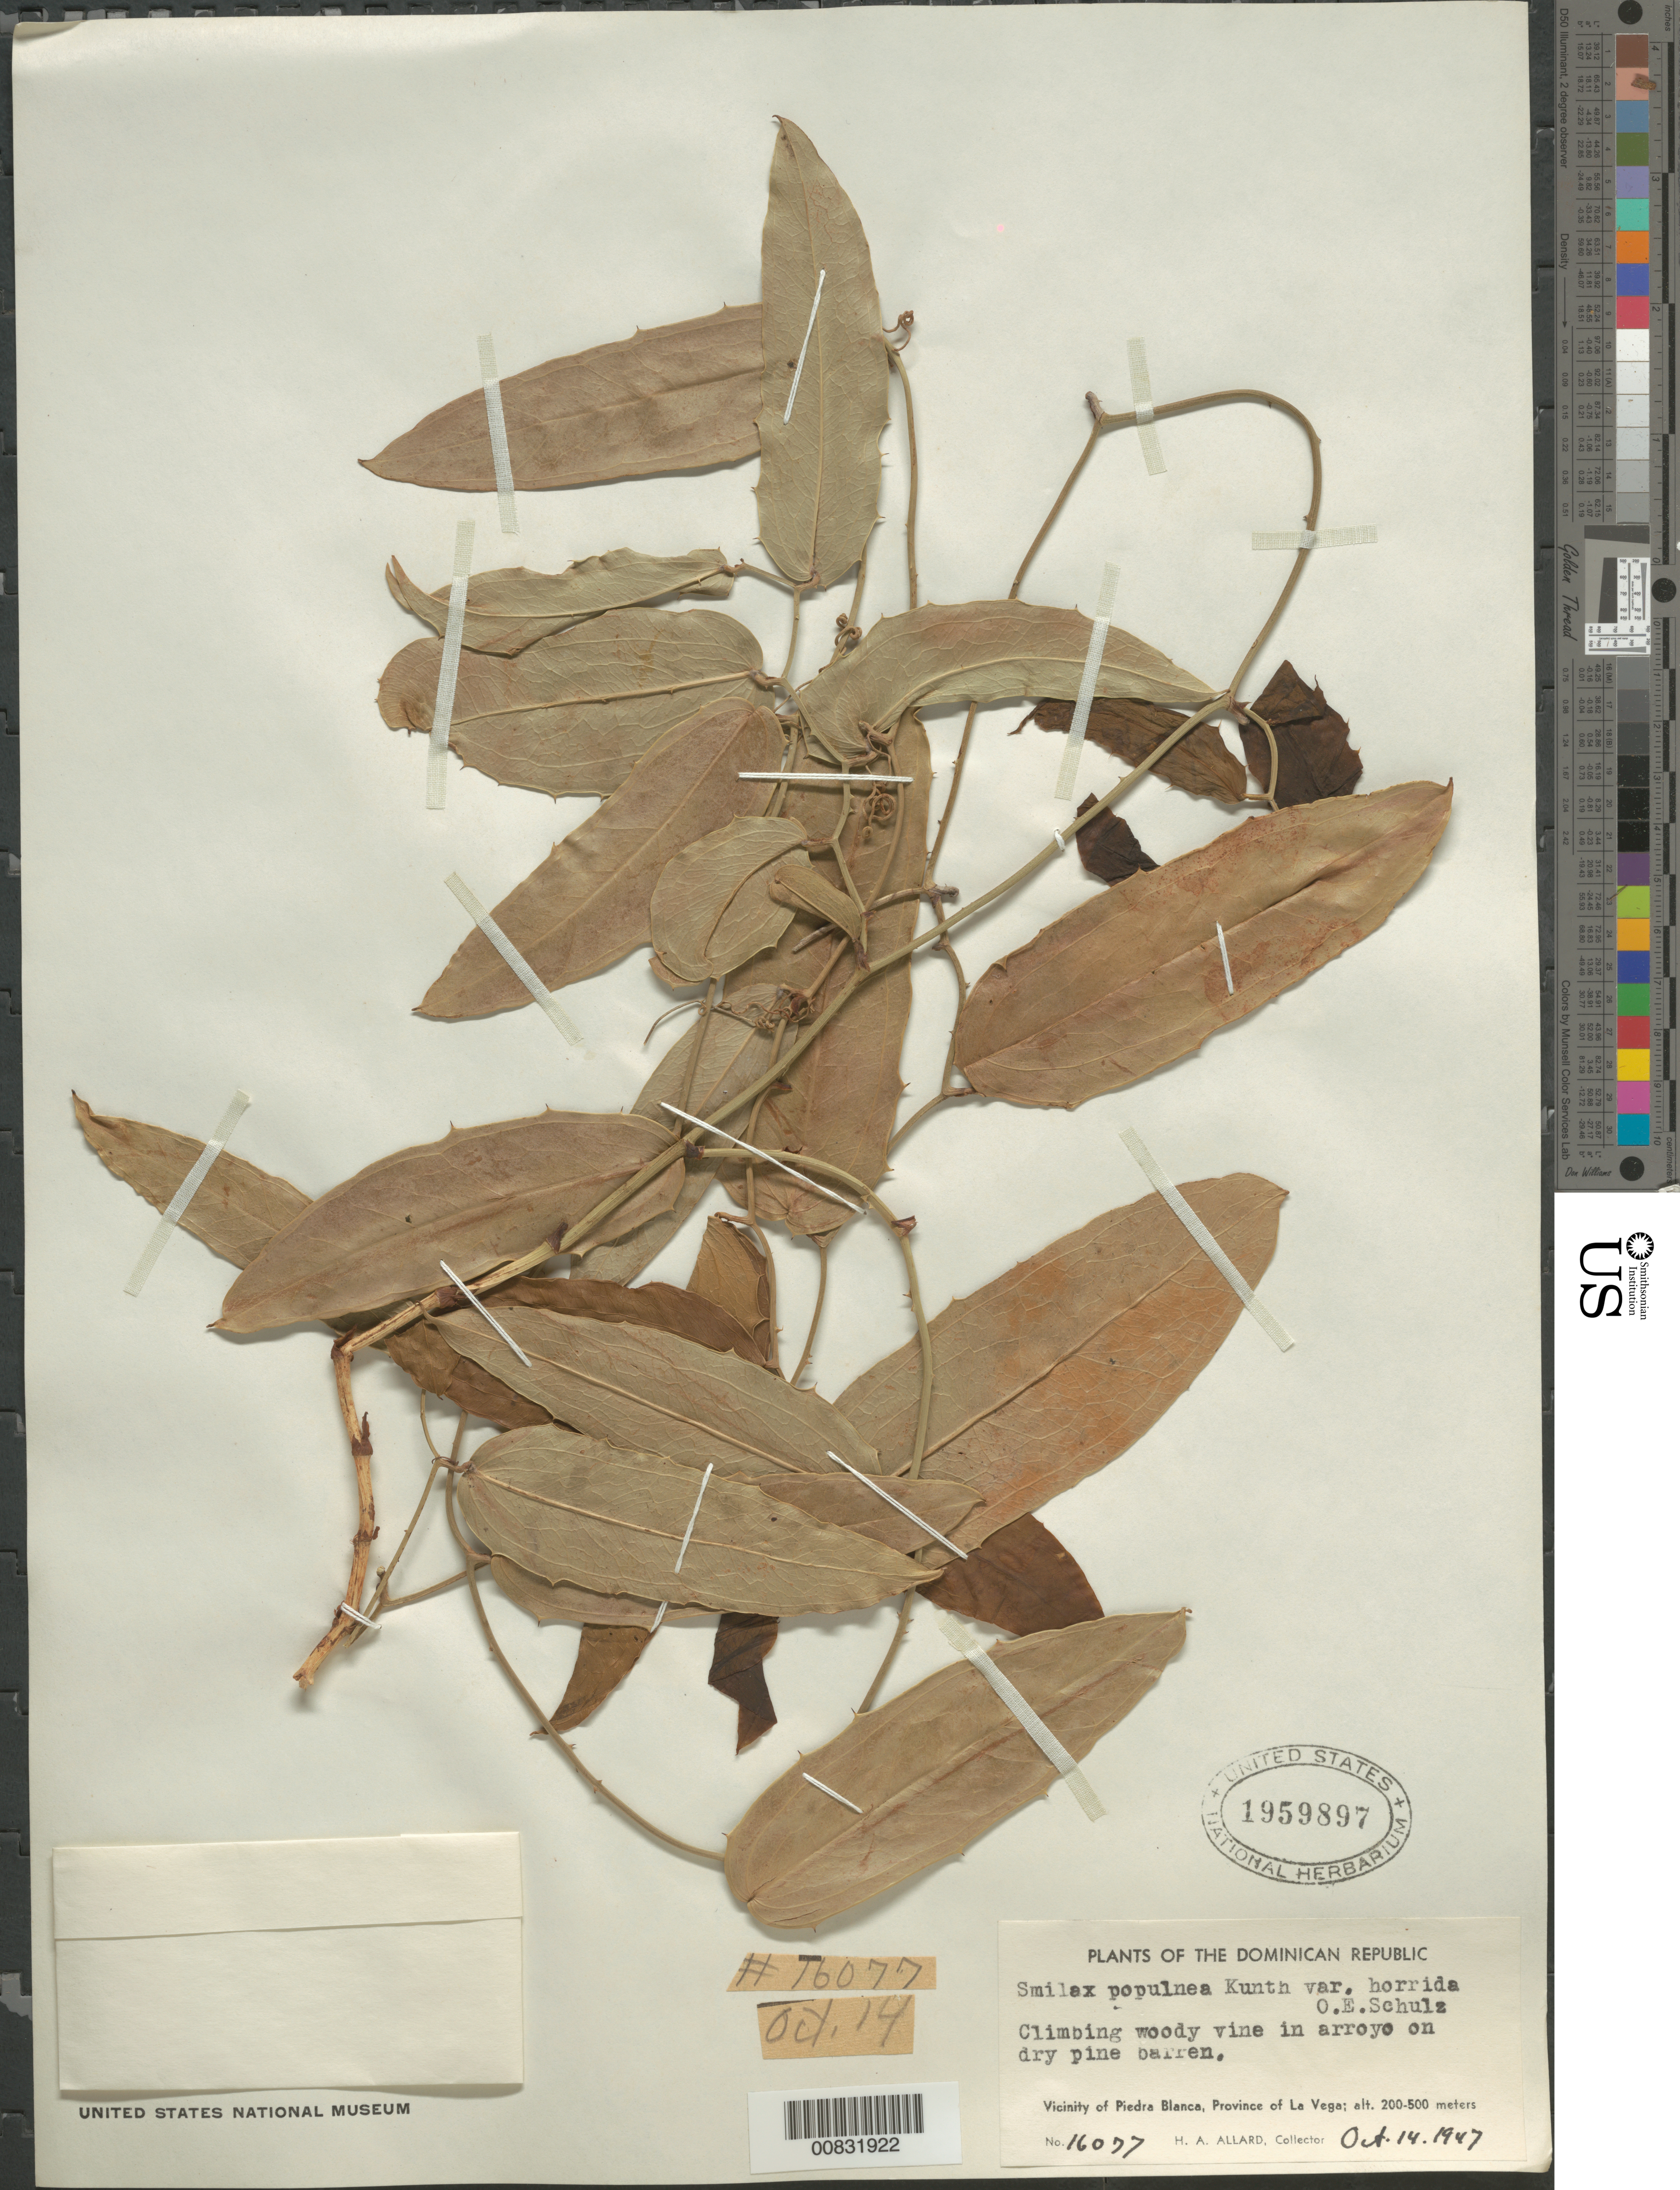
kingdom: Plantae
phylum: Tracheophyta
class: Liliopsida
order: Liliales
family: Smilacaceae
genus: Smilax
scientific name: Smilax populnea var. horrida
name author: O.E. Schulz in Urb.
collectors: H. A. Allard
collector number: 16077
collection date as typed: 14 Oct 1947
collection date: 1947-10-14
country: Dominican Republic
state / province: La Vega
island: Hispaniola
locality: Vicinity of Piedra Blanca.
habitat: In arroyo on dry pine barren.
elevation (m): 200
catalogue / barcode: US 1959897